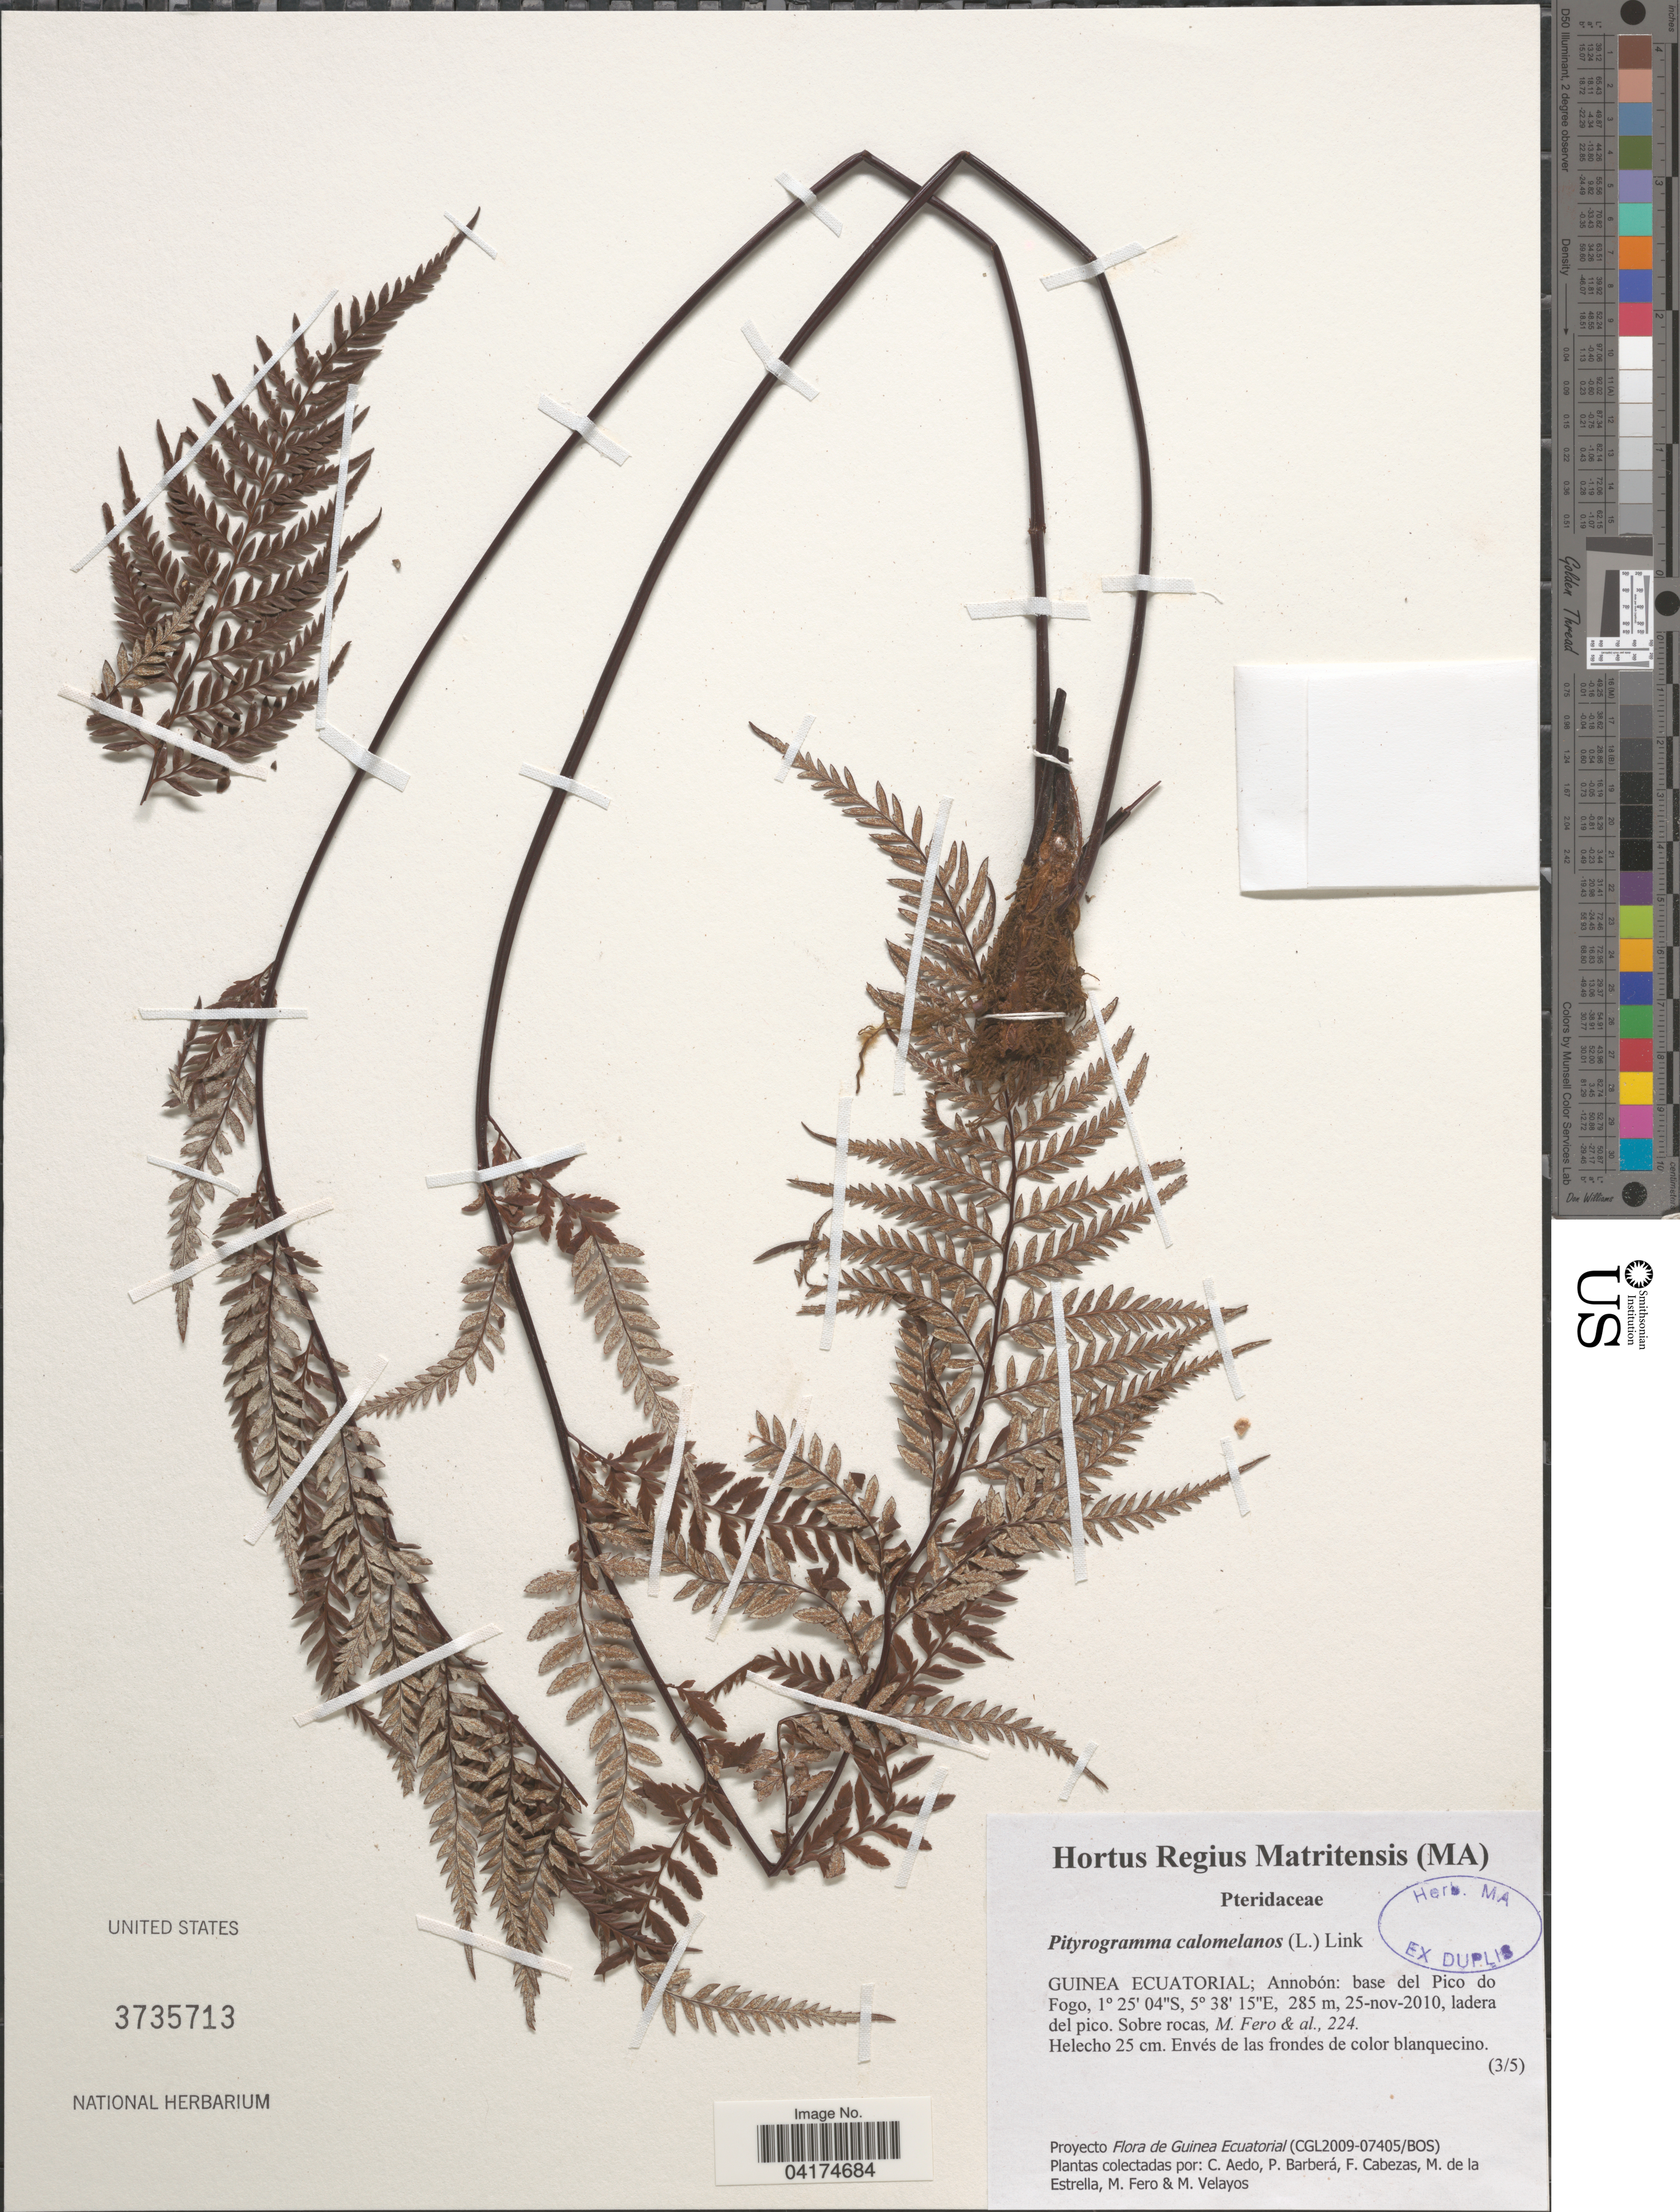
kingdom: Plantae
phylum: Tracheophyta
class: Polypodiopsida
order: Polypodiales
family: Pteridaceae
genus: Pityrogramma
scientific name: Pityrogramma calomelanos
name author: (L.) Link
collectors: M. Fero, C. Aedo, P. Barberá, F. Cabezas & et al.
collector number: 224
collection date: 2010-11-25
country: Equatorial Guinea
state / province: Annobon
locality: Guinea Ecuatorial; base del Pico do Fogo.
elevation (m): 285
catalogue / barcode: US 3735713